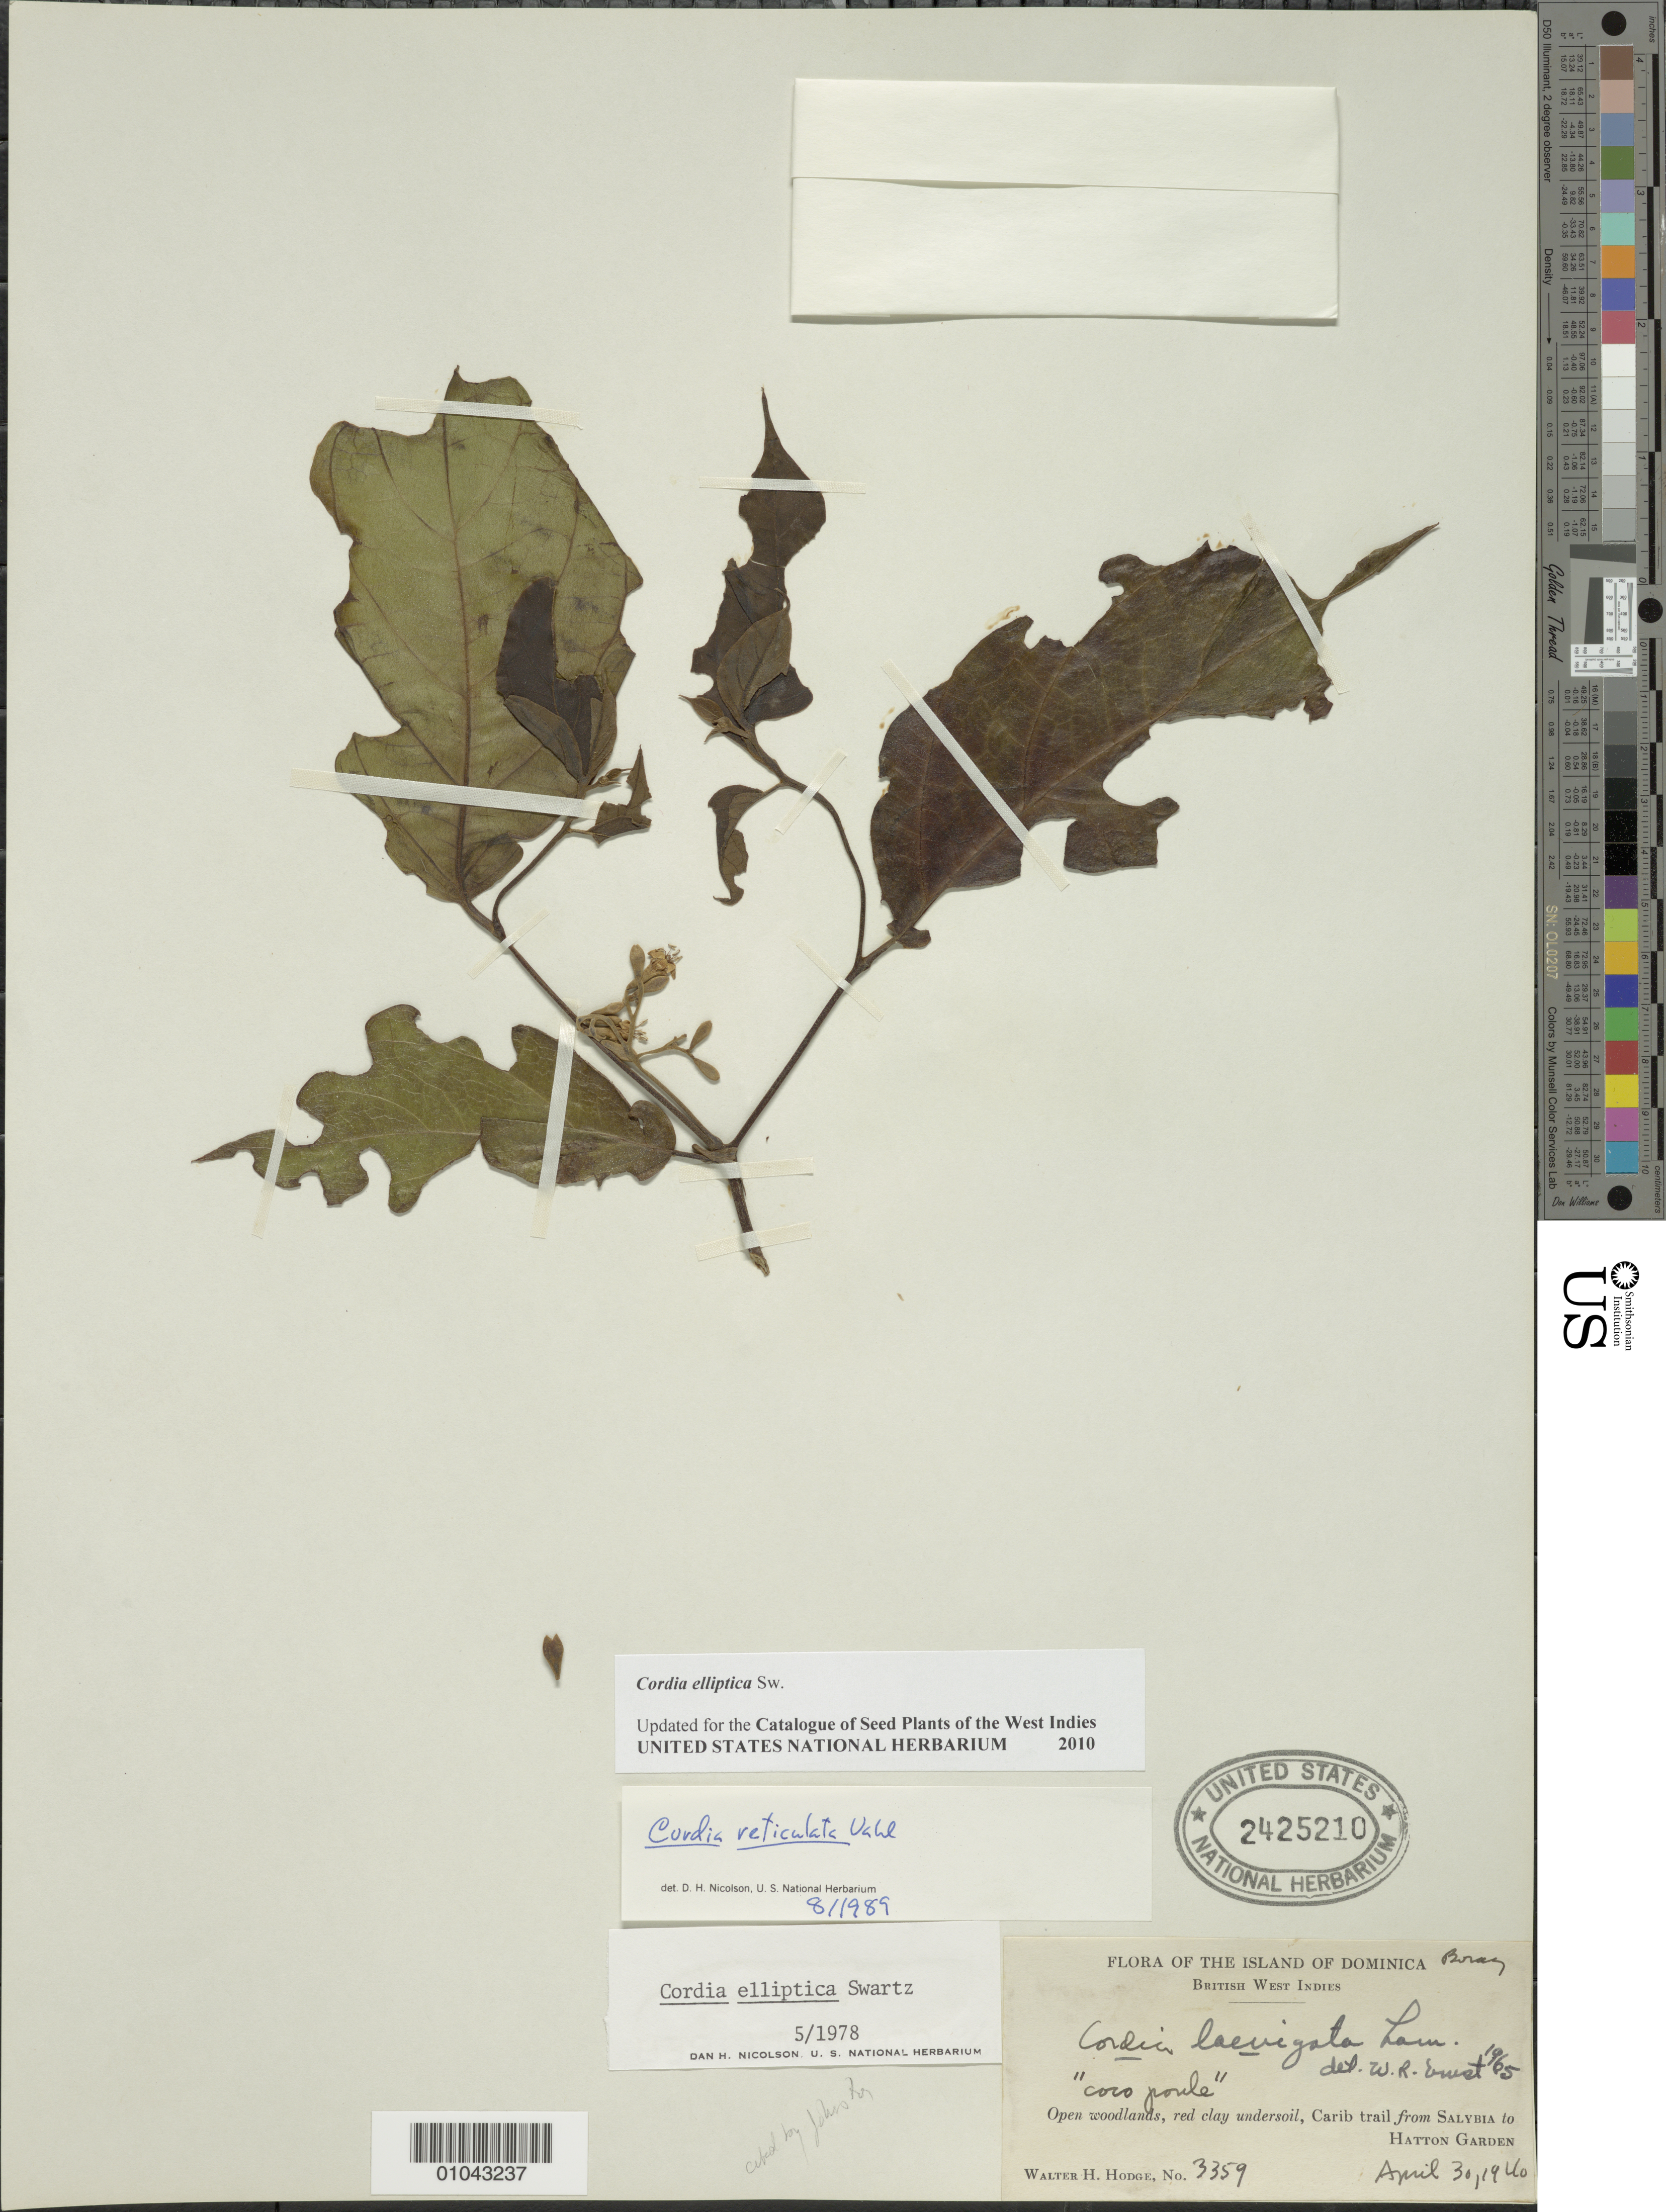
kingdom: Plantae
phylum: Tracheophyta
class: Magnoliopsida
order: Boraginales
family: Cordiaceae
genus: Cordia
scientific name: Cordia elliptica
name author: Sw.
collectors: W. Hodge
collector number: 3359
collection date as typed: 30 Apr 1940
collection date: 1940-04-30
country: Dominica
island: Dominica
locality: Carib trail from Salybia to Hatton Garden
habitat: Open woodlands, red clay undersoil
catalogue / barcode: US 2425210